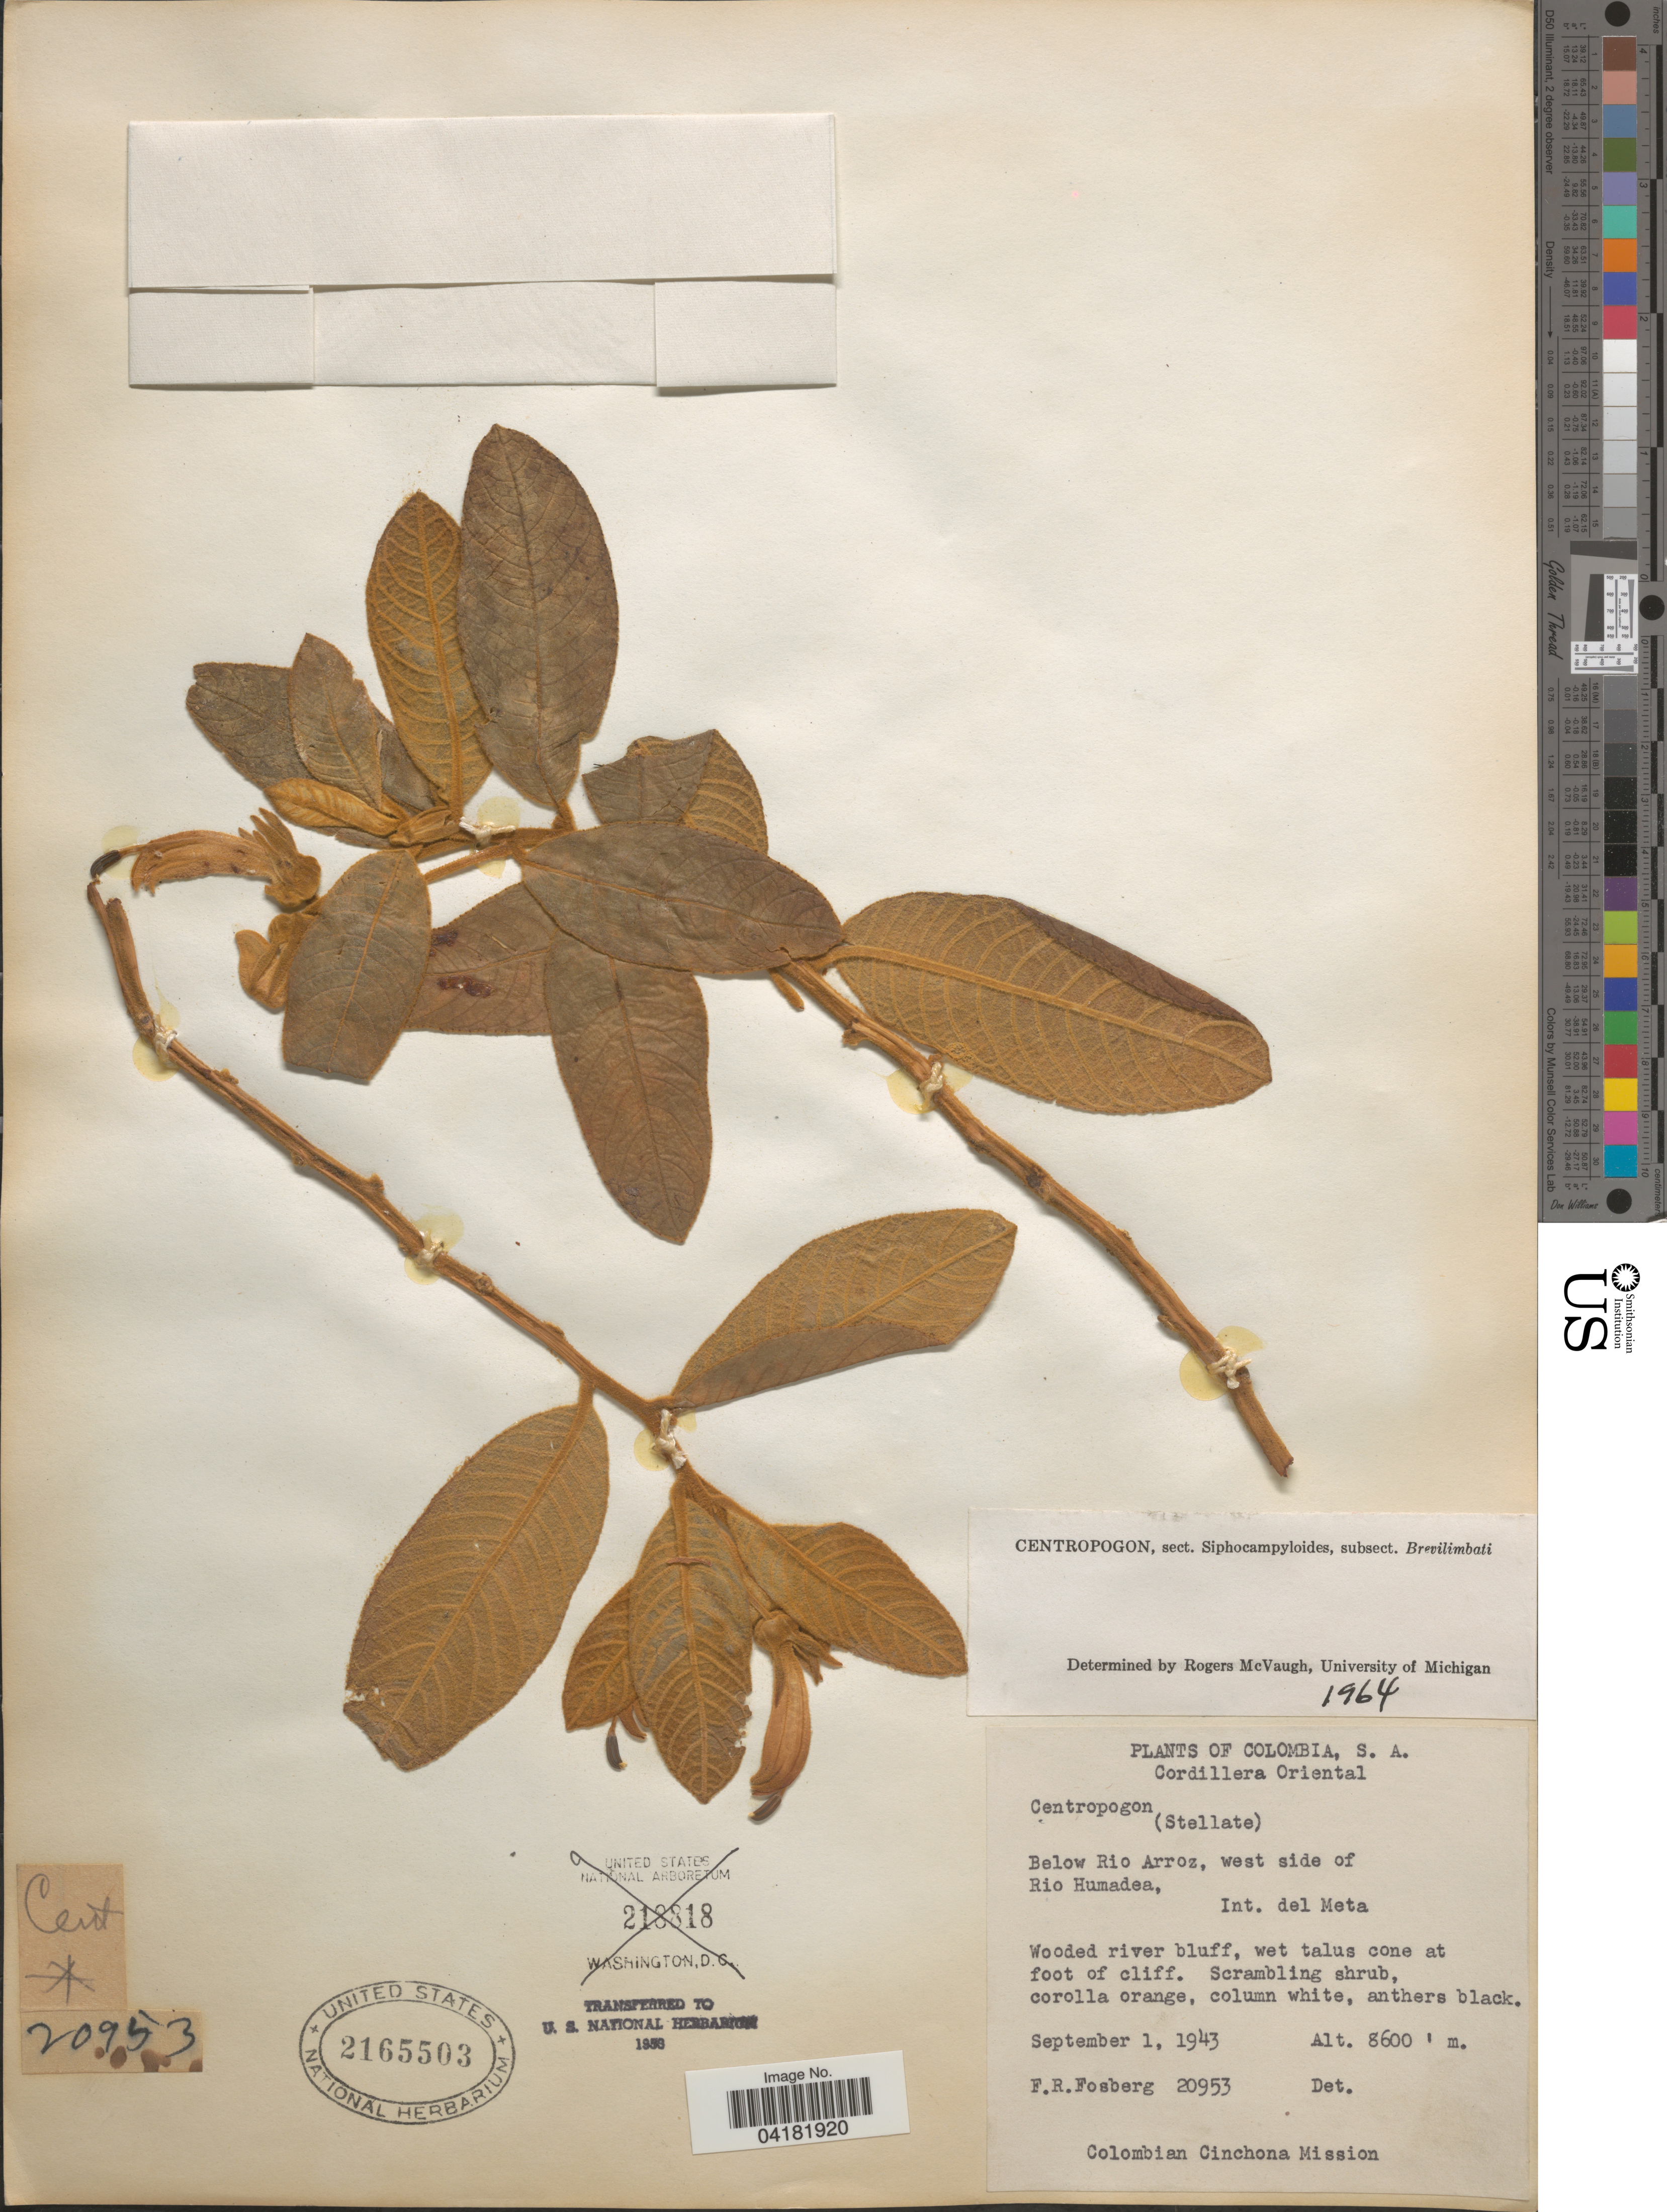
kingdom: Plantae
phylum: Tracheophyta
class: Magnoliopsida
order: Asterales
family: Campanulaceae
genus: Centropogon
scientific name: Centropogon sp.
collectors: F. R. Fosberg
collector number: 20953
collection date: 1943-09-01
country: Colombia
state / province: San Andres y Providencia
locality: Cordillera Oriental. Below Rio Arroz, west side of Rio Humadea, Int. del Meta. Colombian Cinchona Mission.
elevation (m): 2621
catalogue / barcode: US 2165503